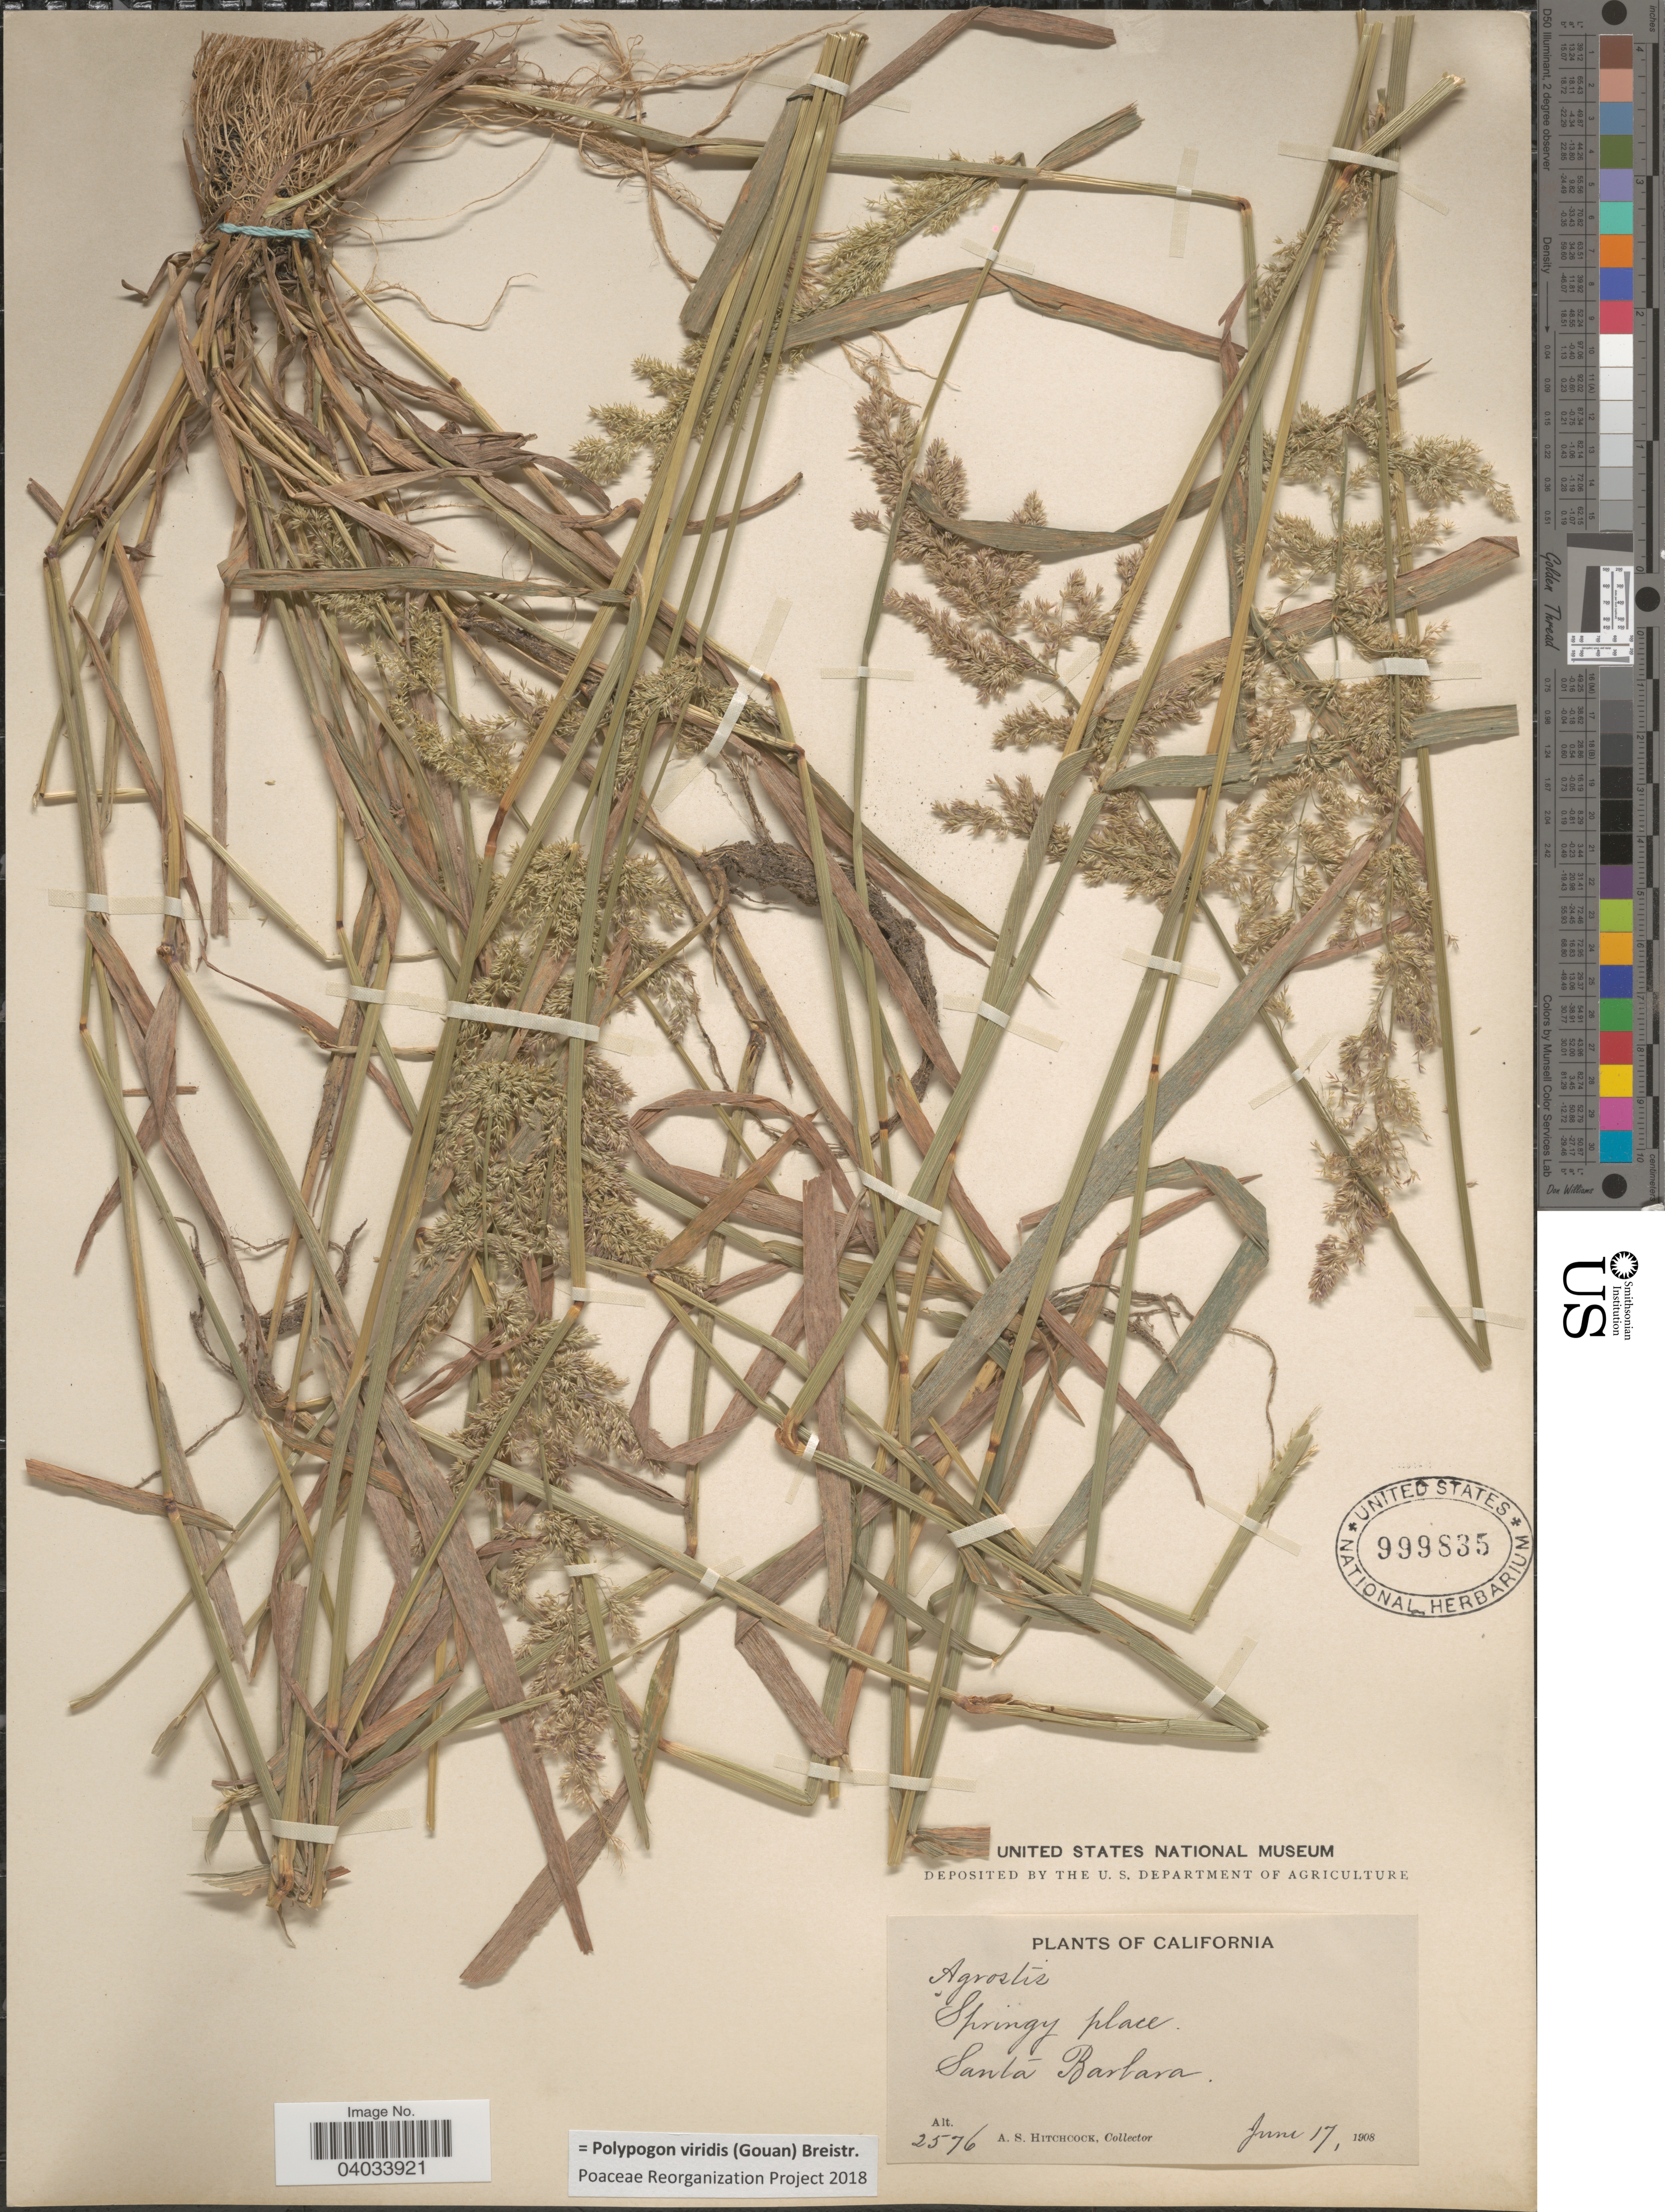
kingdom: Plantae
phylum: Tracheophyta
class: Liliopsida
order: Poales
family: Poaceae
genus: Polypogon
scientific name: Polypogon viridis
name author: (Gouan) Breistroffer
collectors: A. S. Hitchcock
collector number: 2576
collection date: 1908-06-17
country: United States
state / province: California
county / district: Santa Barbara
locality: Santa Barbara.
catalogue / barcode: US 999835